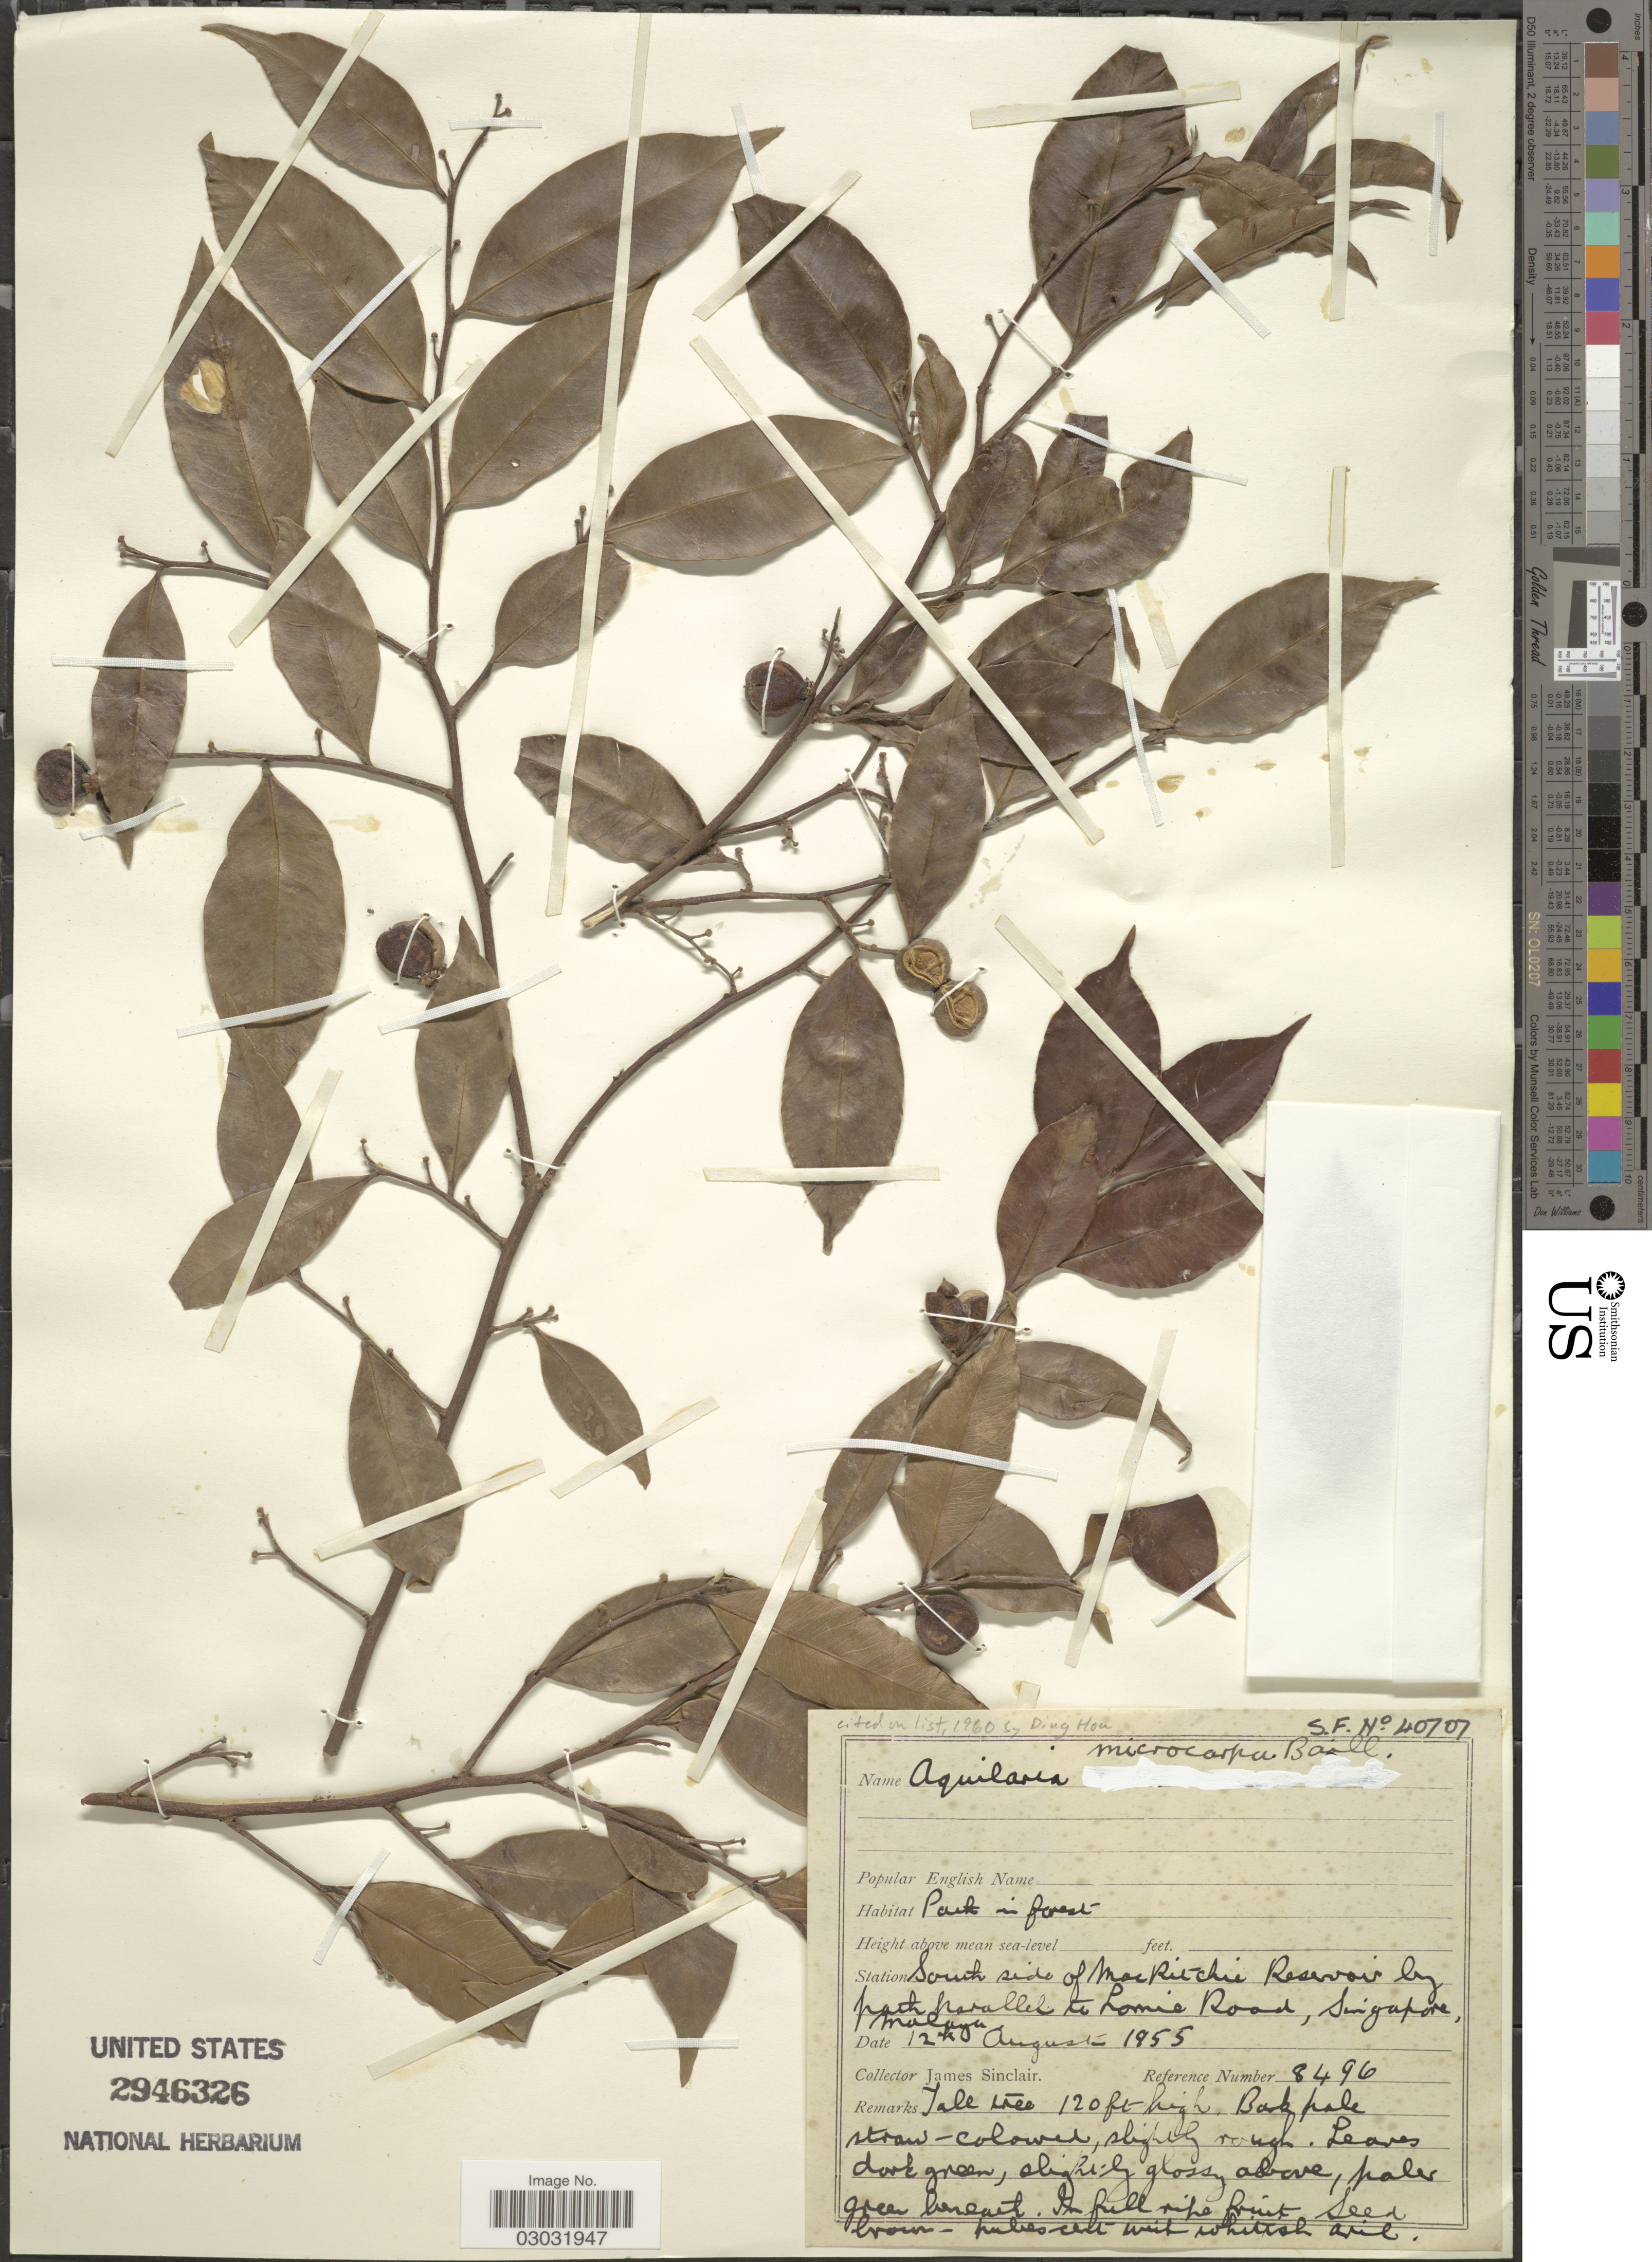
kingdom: Plantae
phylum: Tracheophyta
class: Magnoliopsida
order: Malvales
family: Thymelaeaceae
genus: Aquilaria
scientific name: Aquilaria microcarpa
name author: Baill.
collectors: J. Sinclair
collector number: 8496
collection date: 1955-08-12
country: Singapore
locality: Station South side of MacRitchie Reservoir by path parallel to Lomie Road, Malaya.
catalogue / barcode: US 2946326